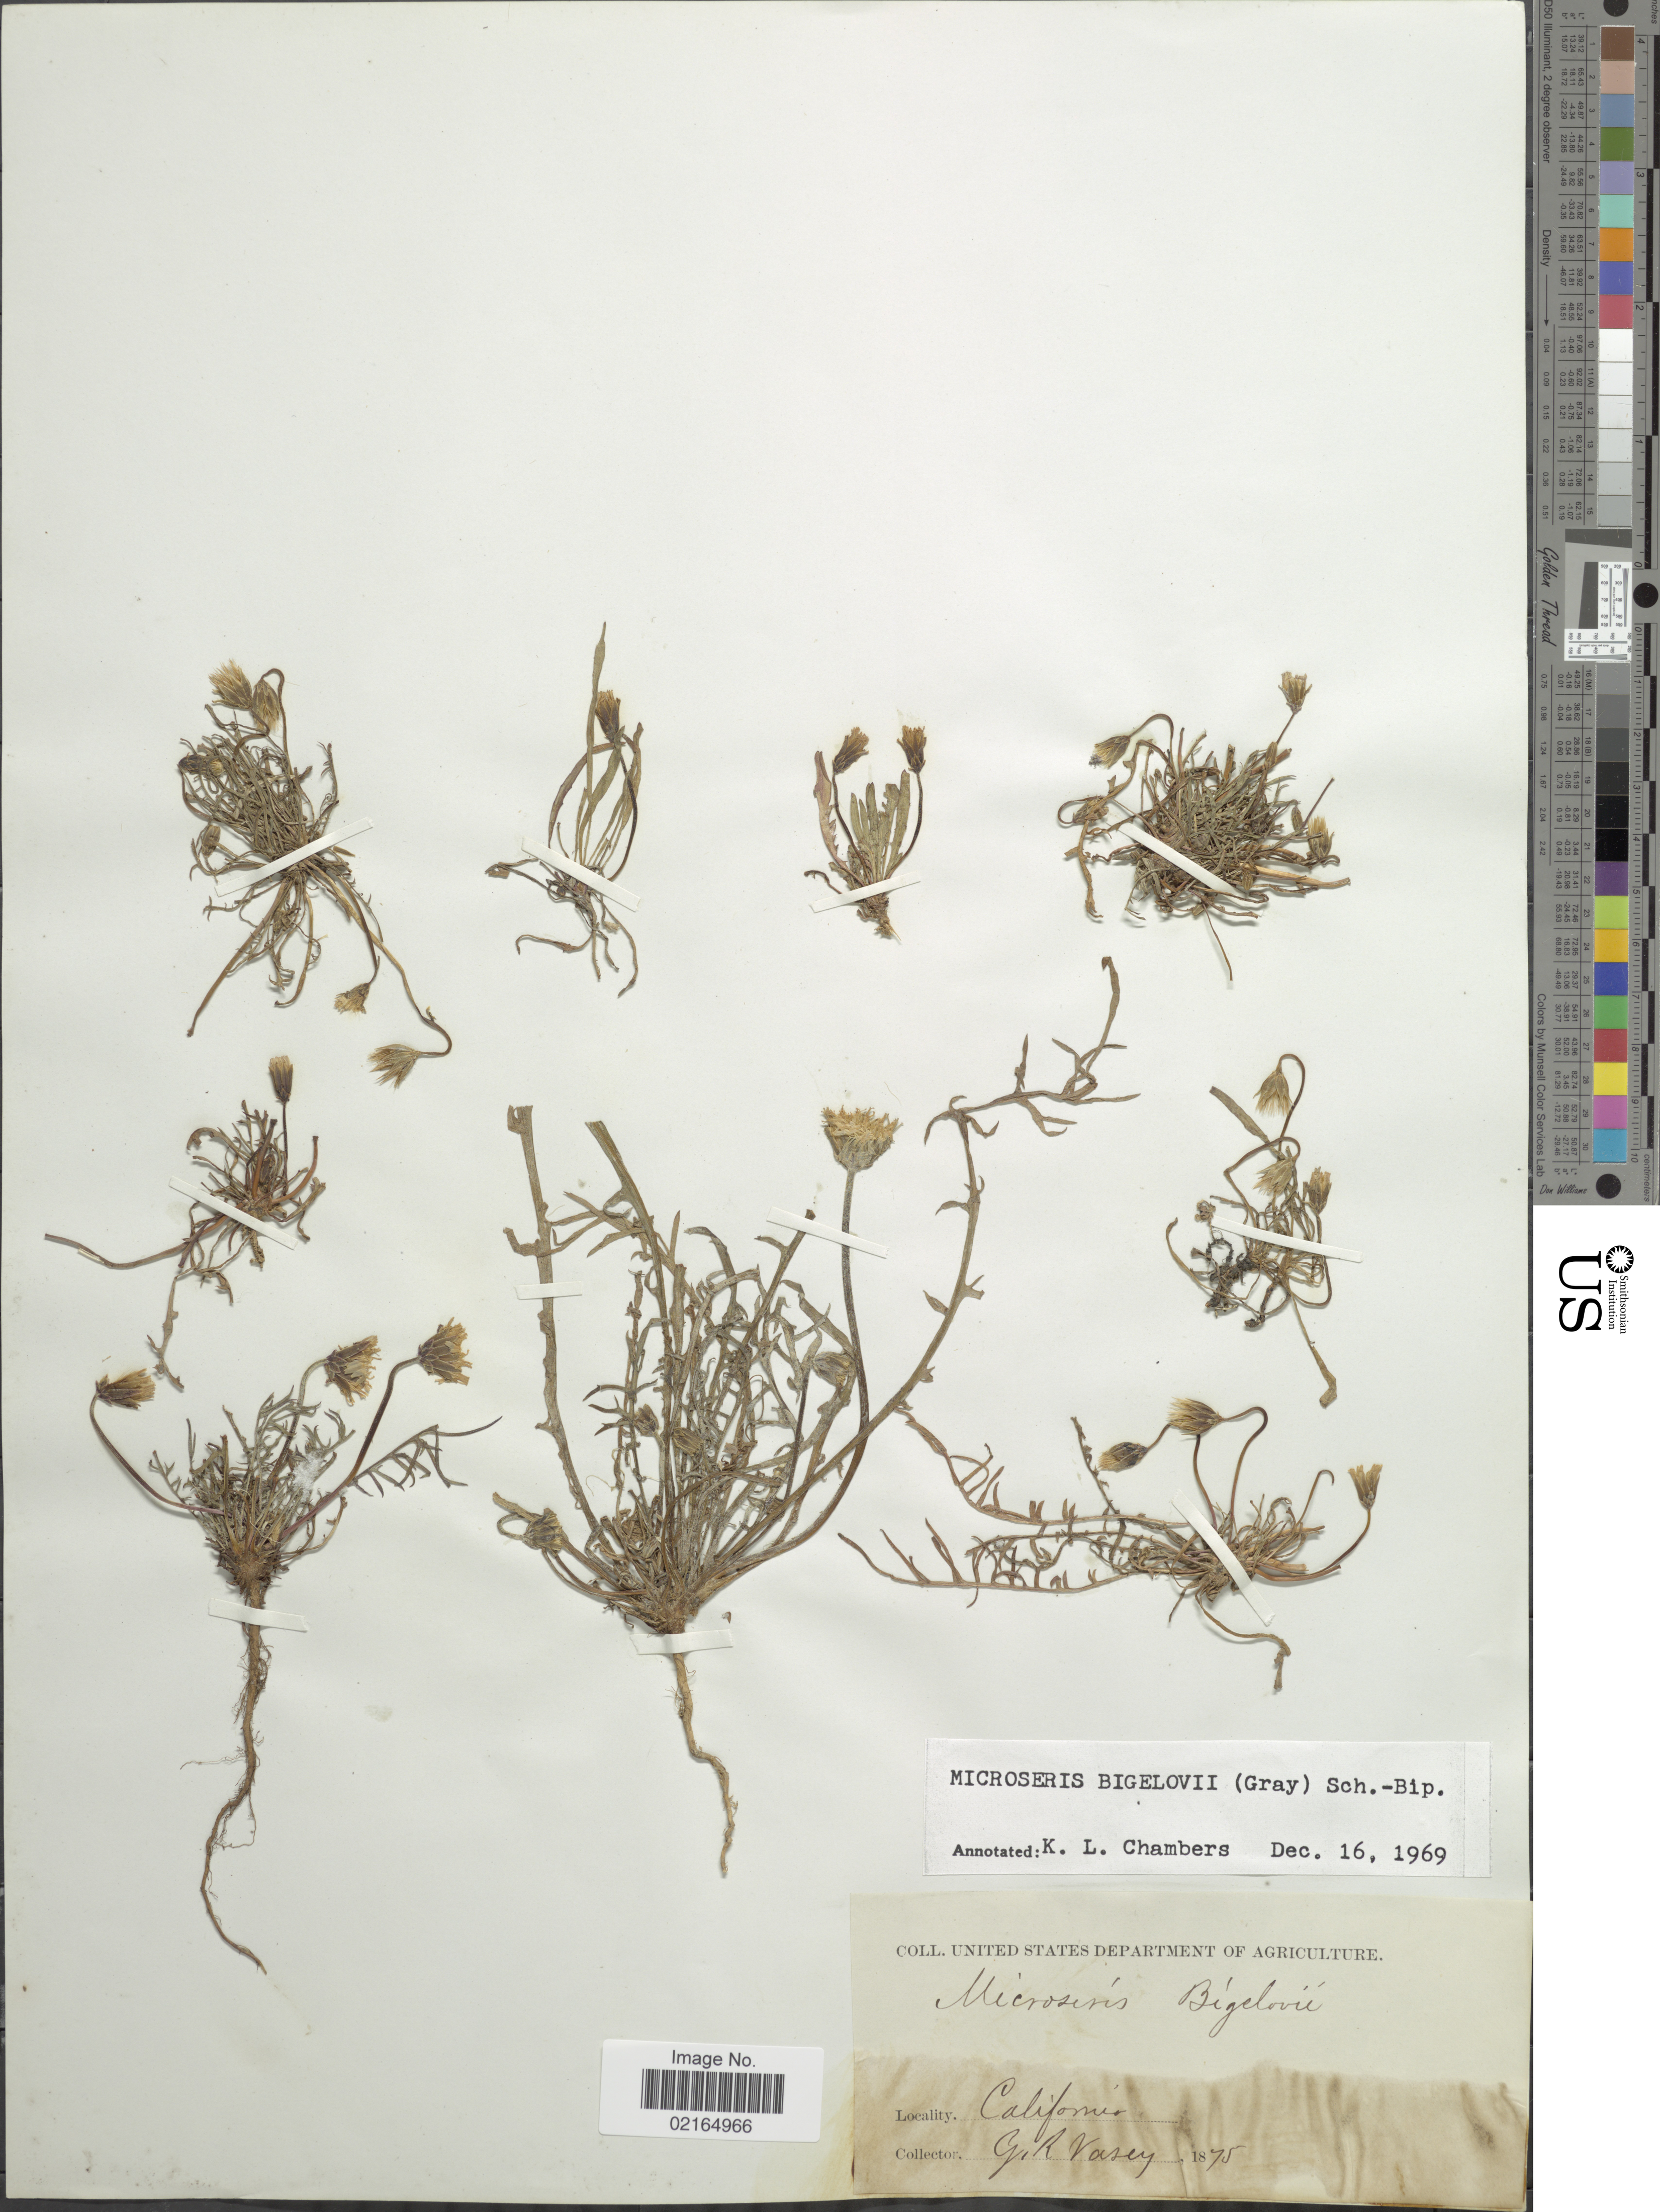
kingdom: Plantae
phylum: Tracheophyta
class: Magnoliopsida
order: Asterales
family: Asteraceae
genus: Microseris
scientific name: Microseris bigelovii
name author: (A. Gray) Sch. Bip.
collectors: G. R. Vasey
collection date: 1875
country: United States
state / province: California